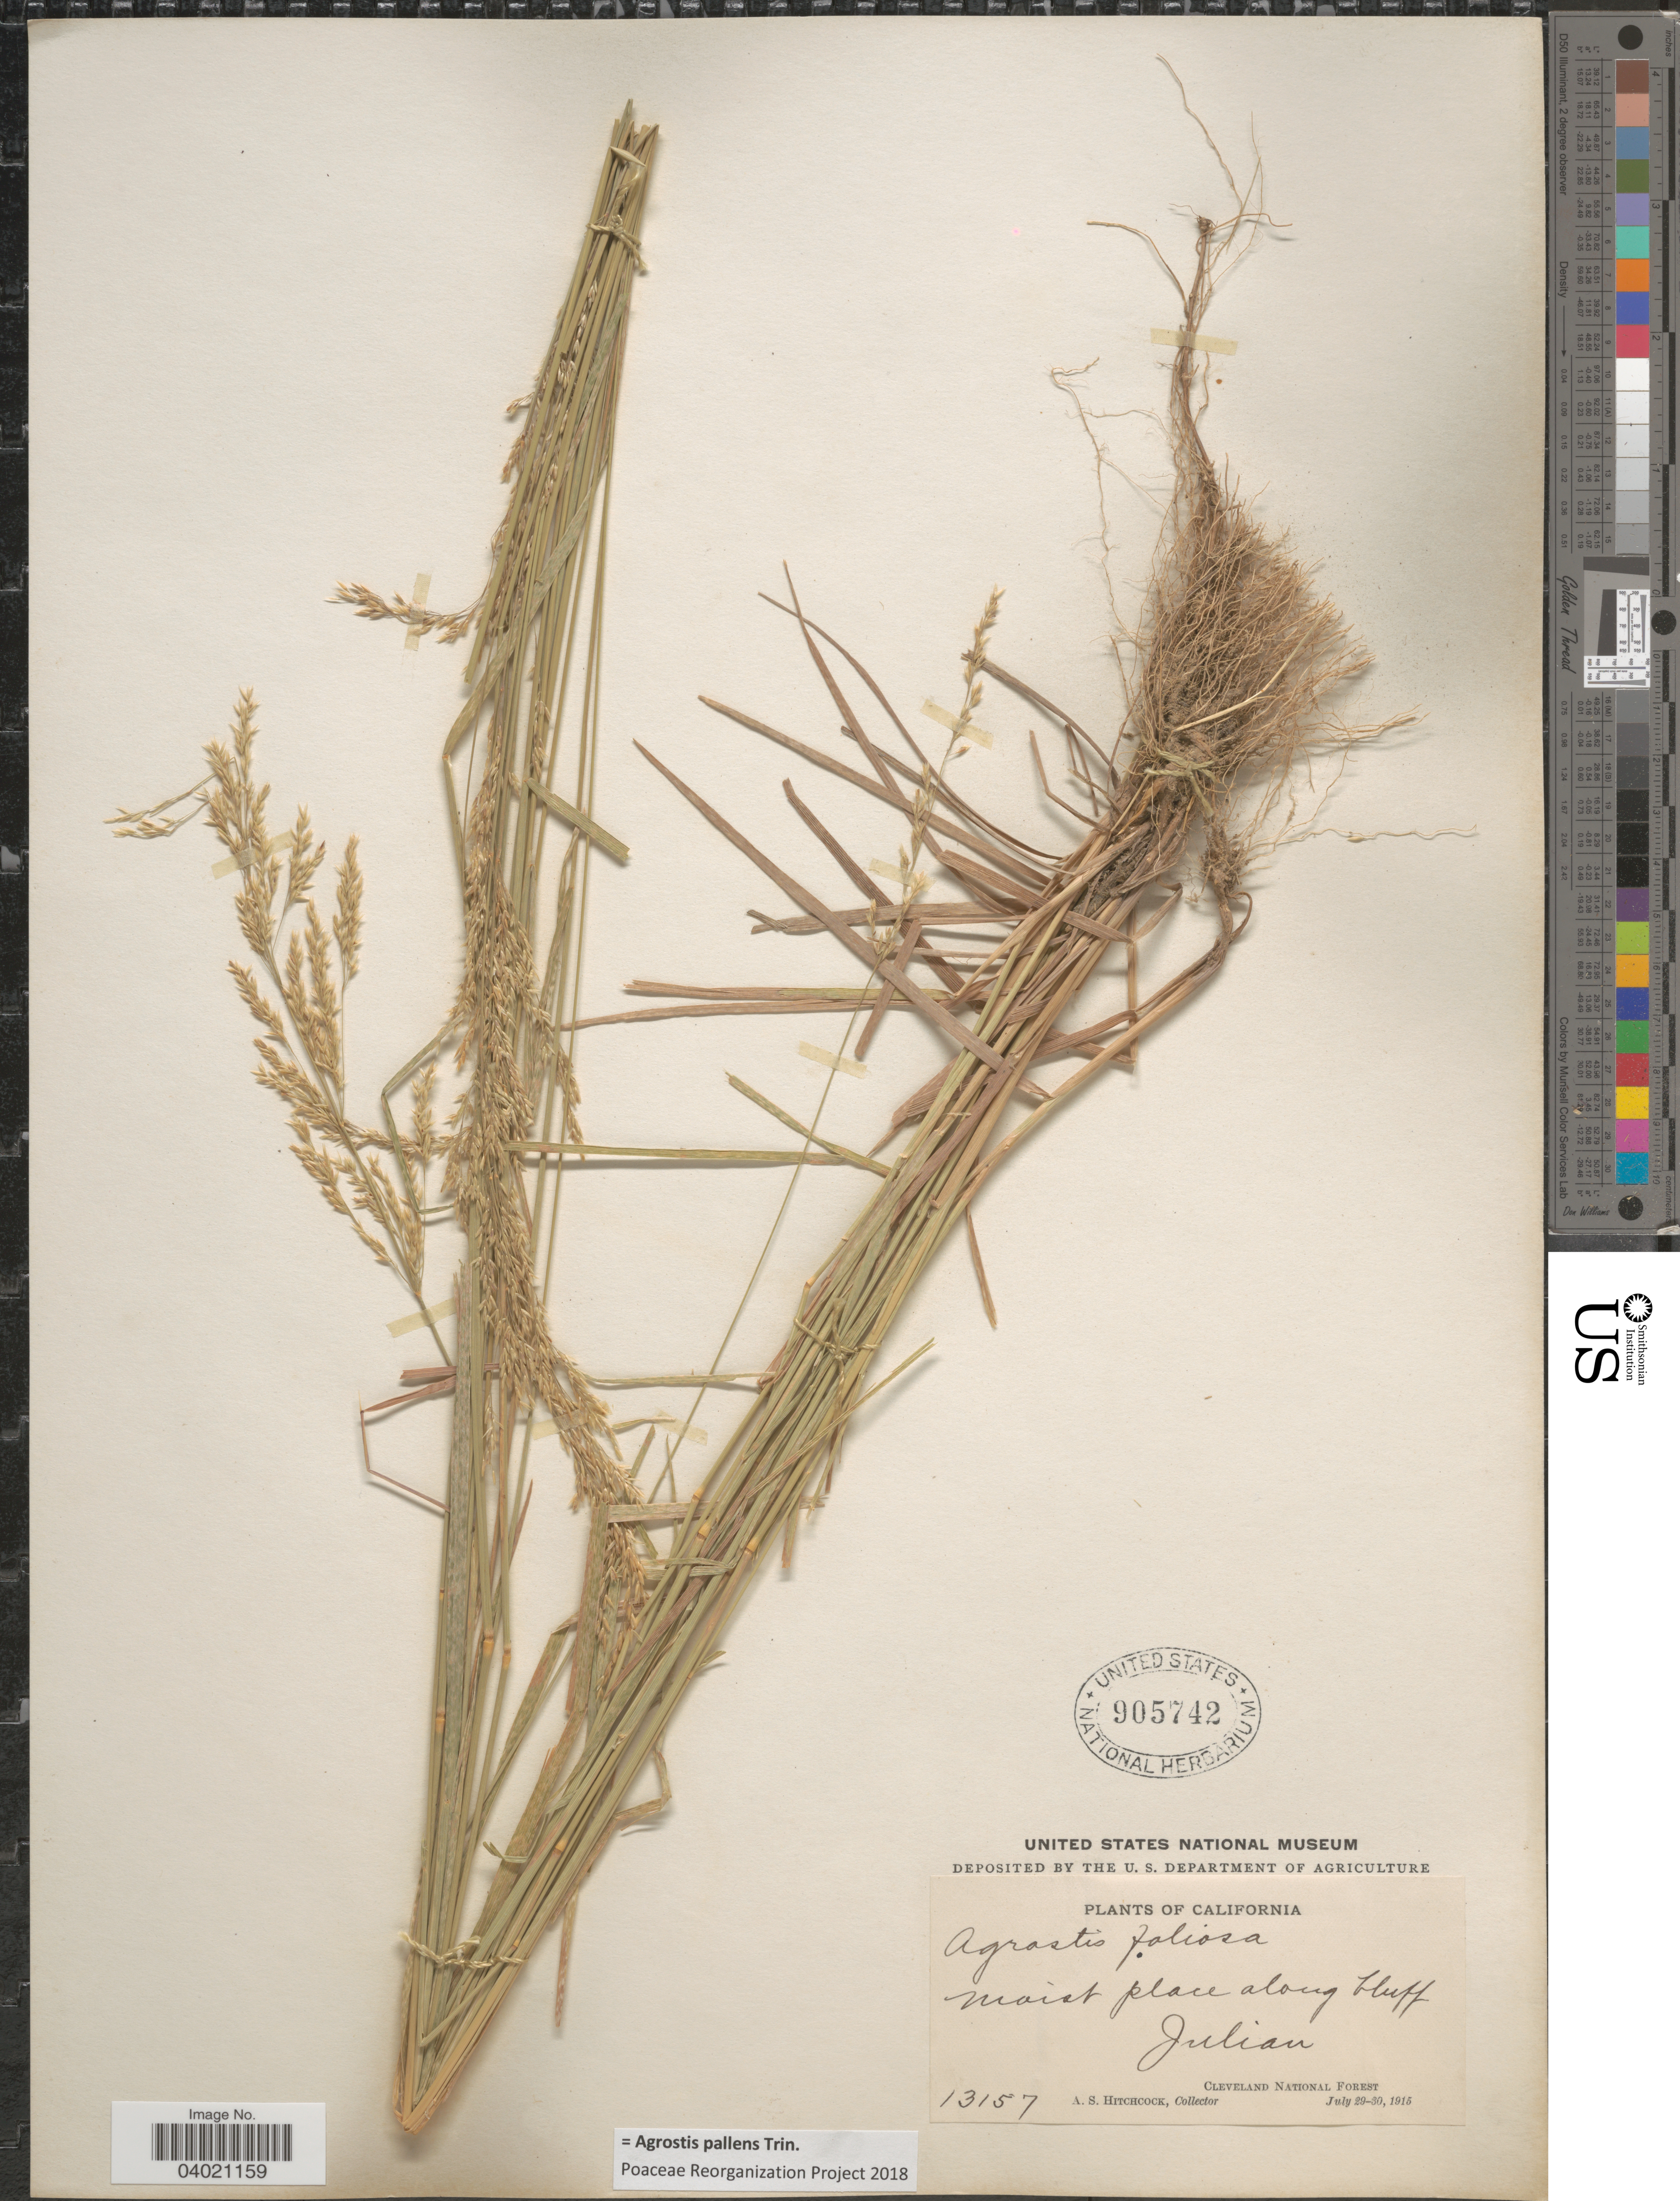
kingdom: Plantae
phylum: Tracheophyta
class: Liliopsida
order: Poales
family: Poaceae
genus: Agrostis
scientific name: Agrostis pallens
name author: Trin.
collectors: A. S. Hitchcock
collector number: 13157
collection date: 1915-07-29/1915-07-30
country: United States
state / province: California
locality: Moist place along bluff. Julian. Cleveland National Forest.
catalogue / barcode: US 905742